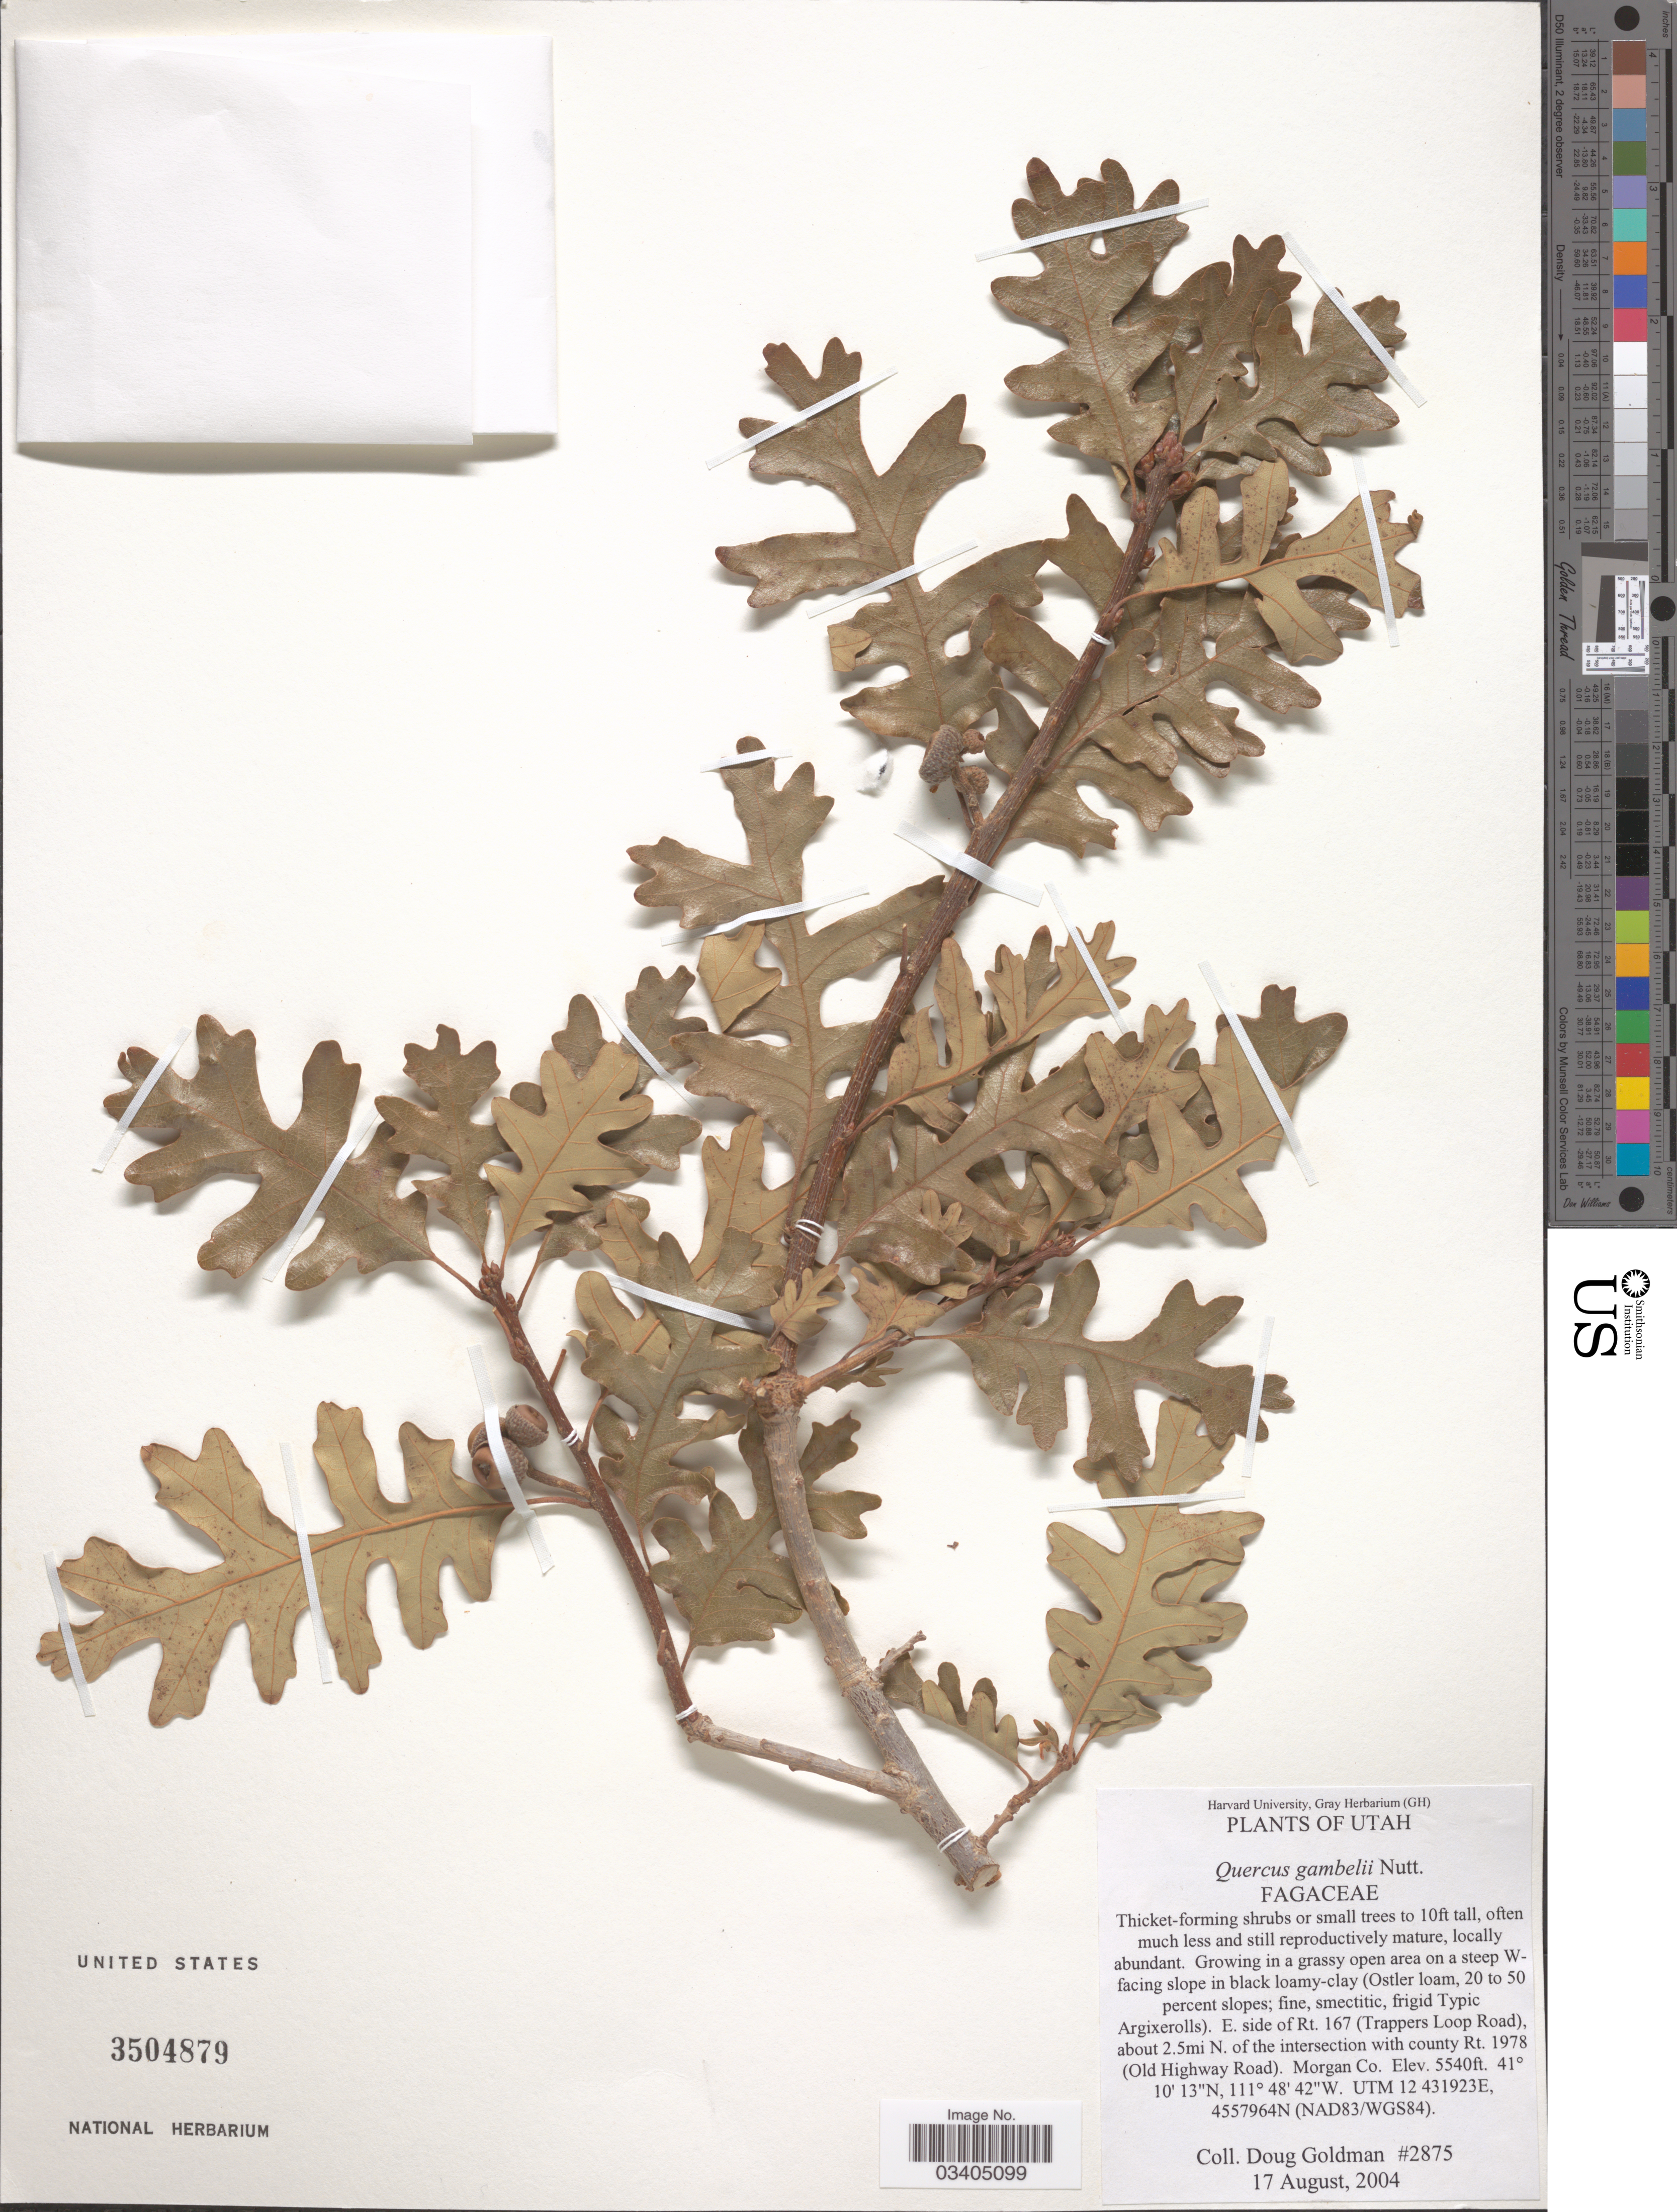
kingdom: Plantae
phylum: Tracheophyta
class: Magnoliopsida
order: Fagales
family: Fagaceae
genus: Quercus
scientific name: Quercus gambelii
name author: Nutt.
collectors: D. Goldman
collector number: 2875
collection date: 2004-08-17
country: United States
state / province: Utah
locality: E. side of Rt. 167 (Trappers Loop Road), about 2.5mi N. of the intersection with county Rt. 1978 (Old Highway Road). Morgan Co. UTM 12 43 1923E, 4557964N (NAD83/WGS84).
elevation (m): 1689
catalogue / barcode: US 3504879